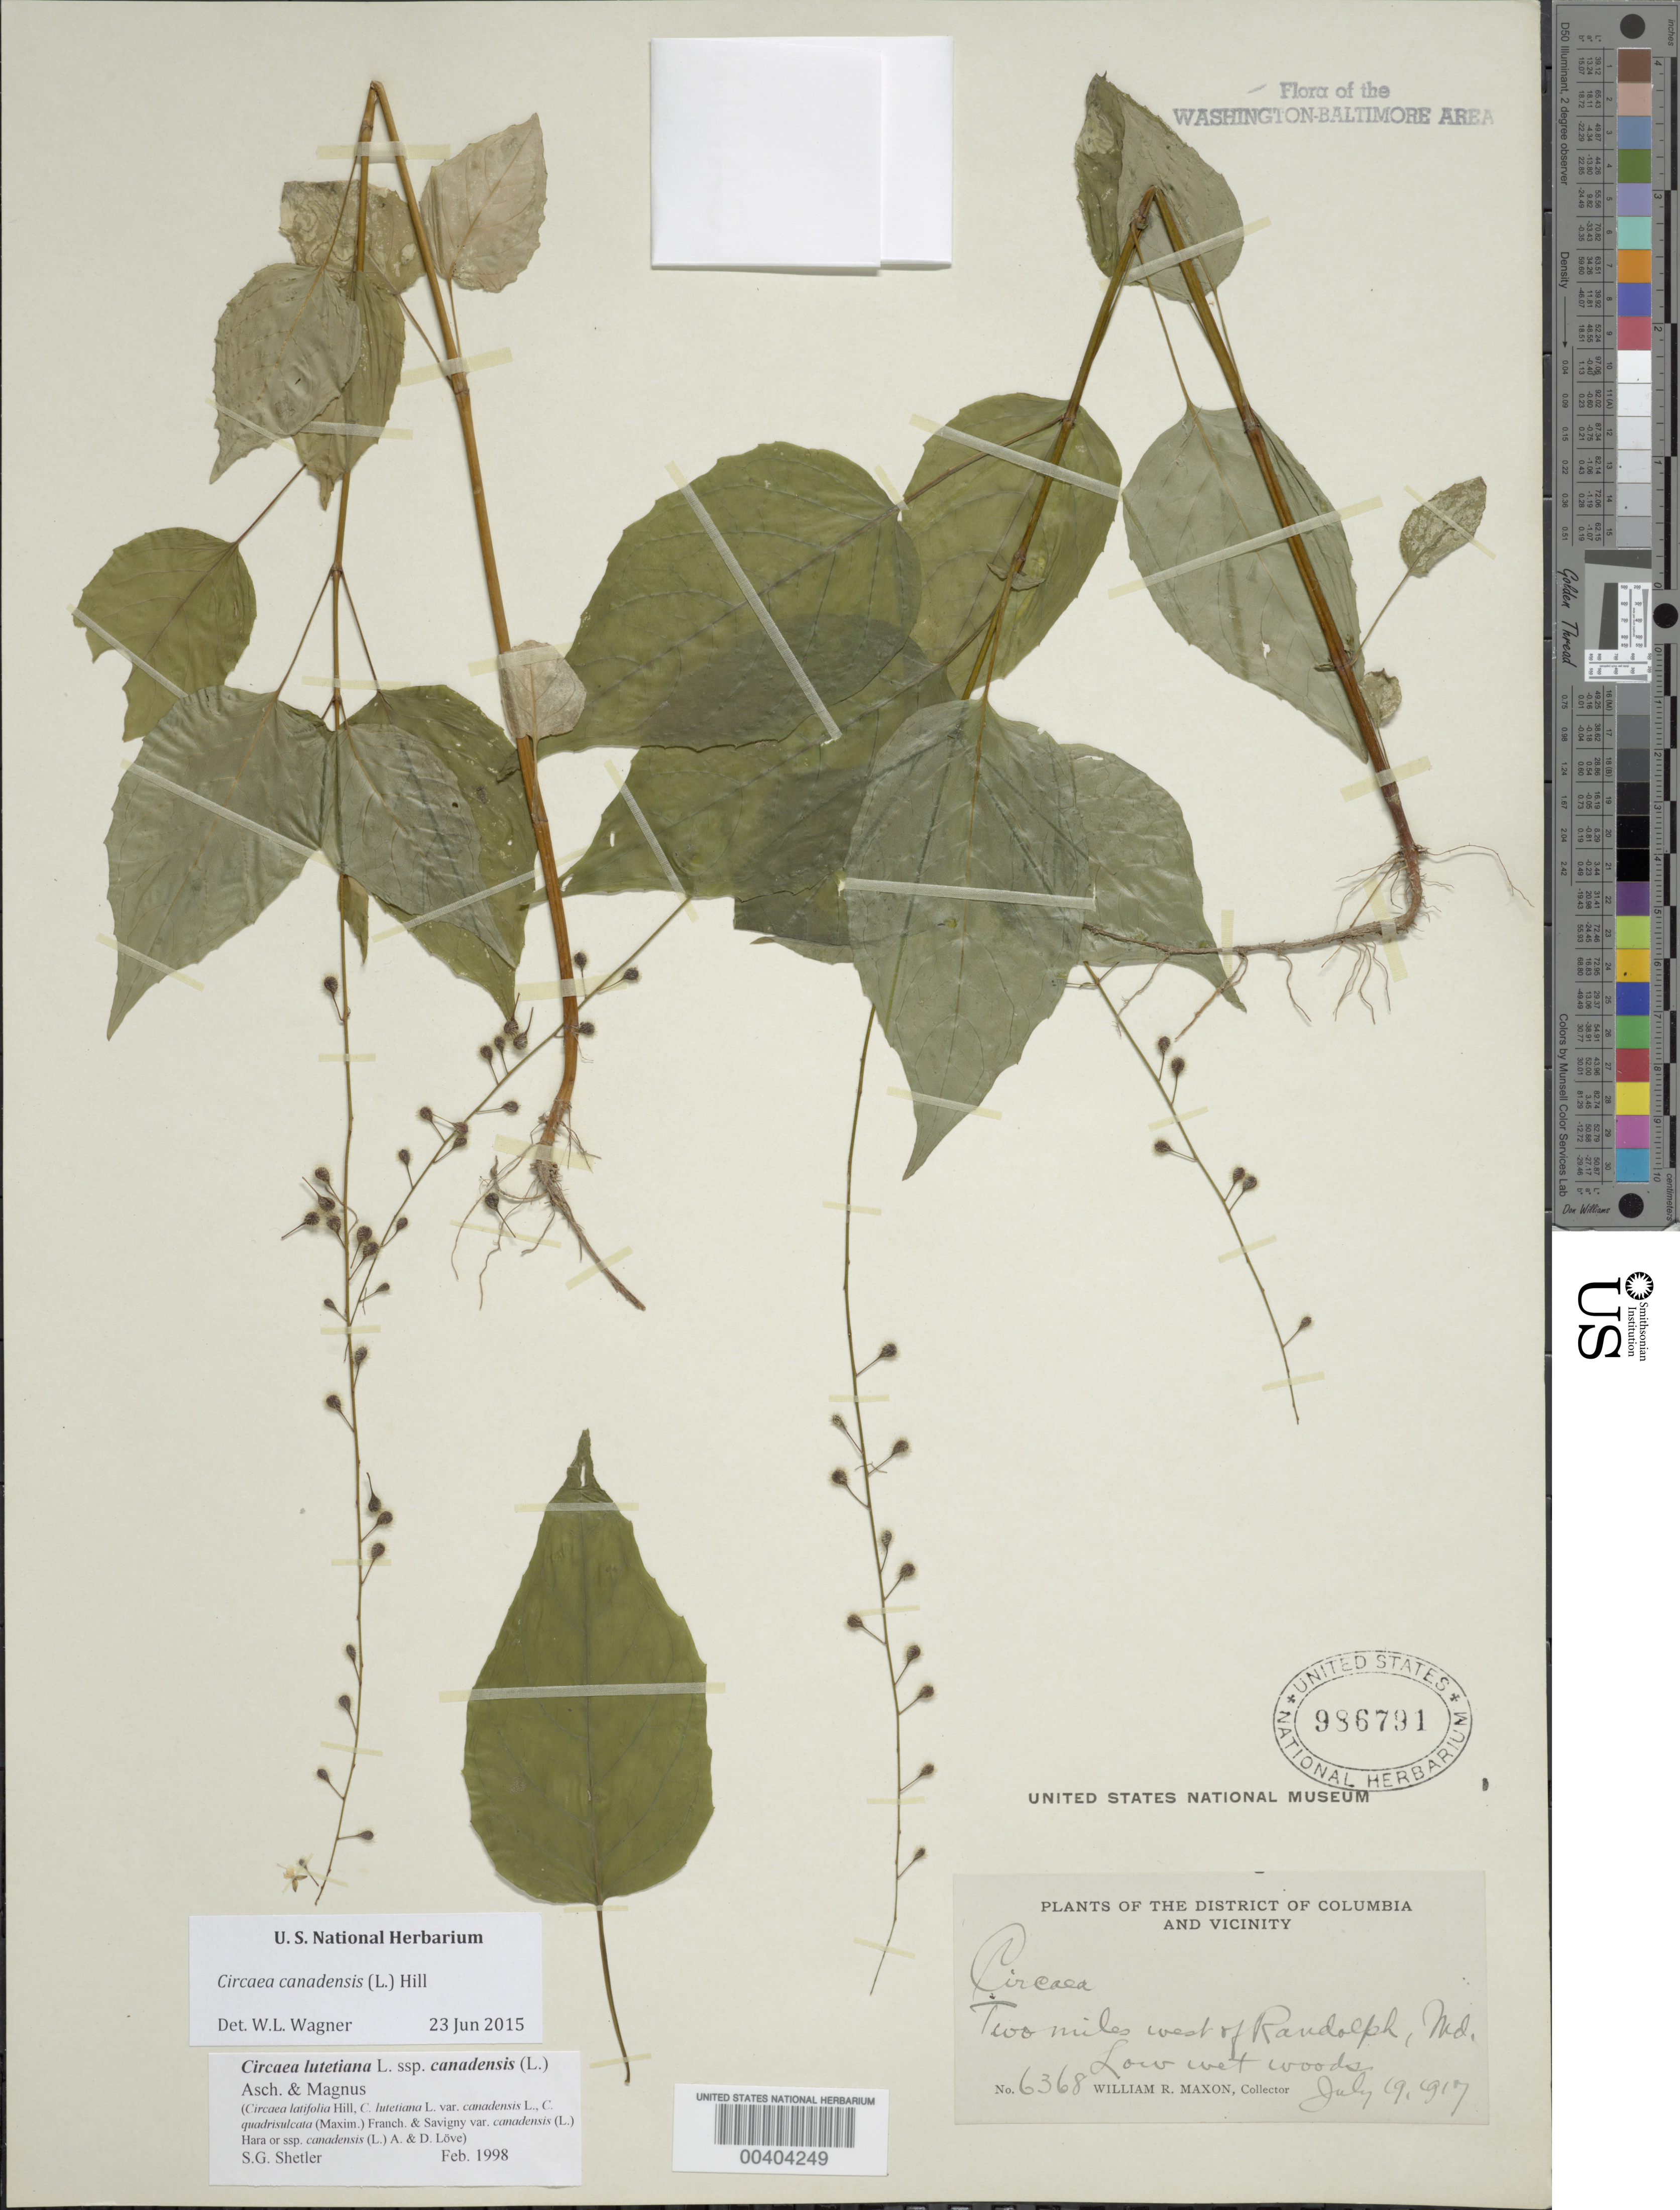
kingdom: Plantae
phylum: Tracheophyta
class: Magnoliopsida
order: Myrtales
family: Onagraceae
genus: Circaea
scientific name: Circaea canadensis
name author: (L.) Hill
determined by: Wagner, W. L., (BOT), Smithsonian Institution - National Museum of Natural History (UNITED STATES)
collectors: W. R. Maxon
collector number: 6368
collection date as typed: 19 Jul 1917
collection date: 1917-07-19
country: United States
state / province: Maryland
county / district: Montgomery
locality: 2 mi. W of Randolph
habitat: Low wet woods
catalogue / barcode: US 986791